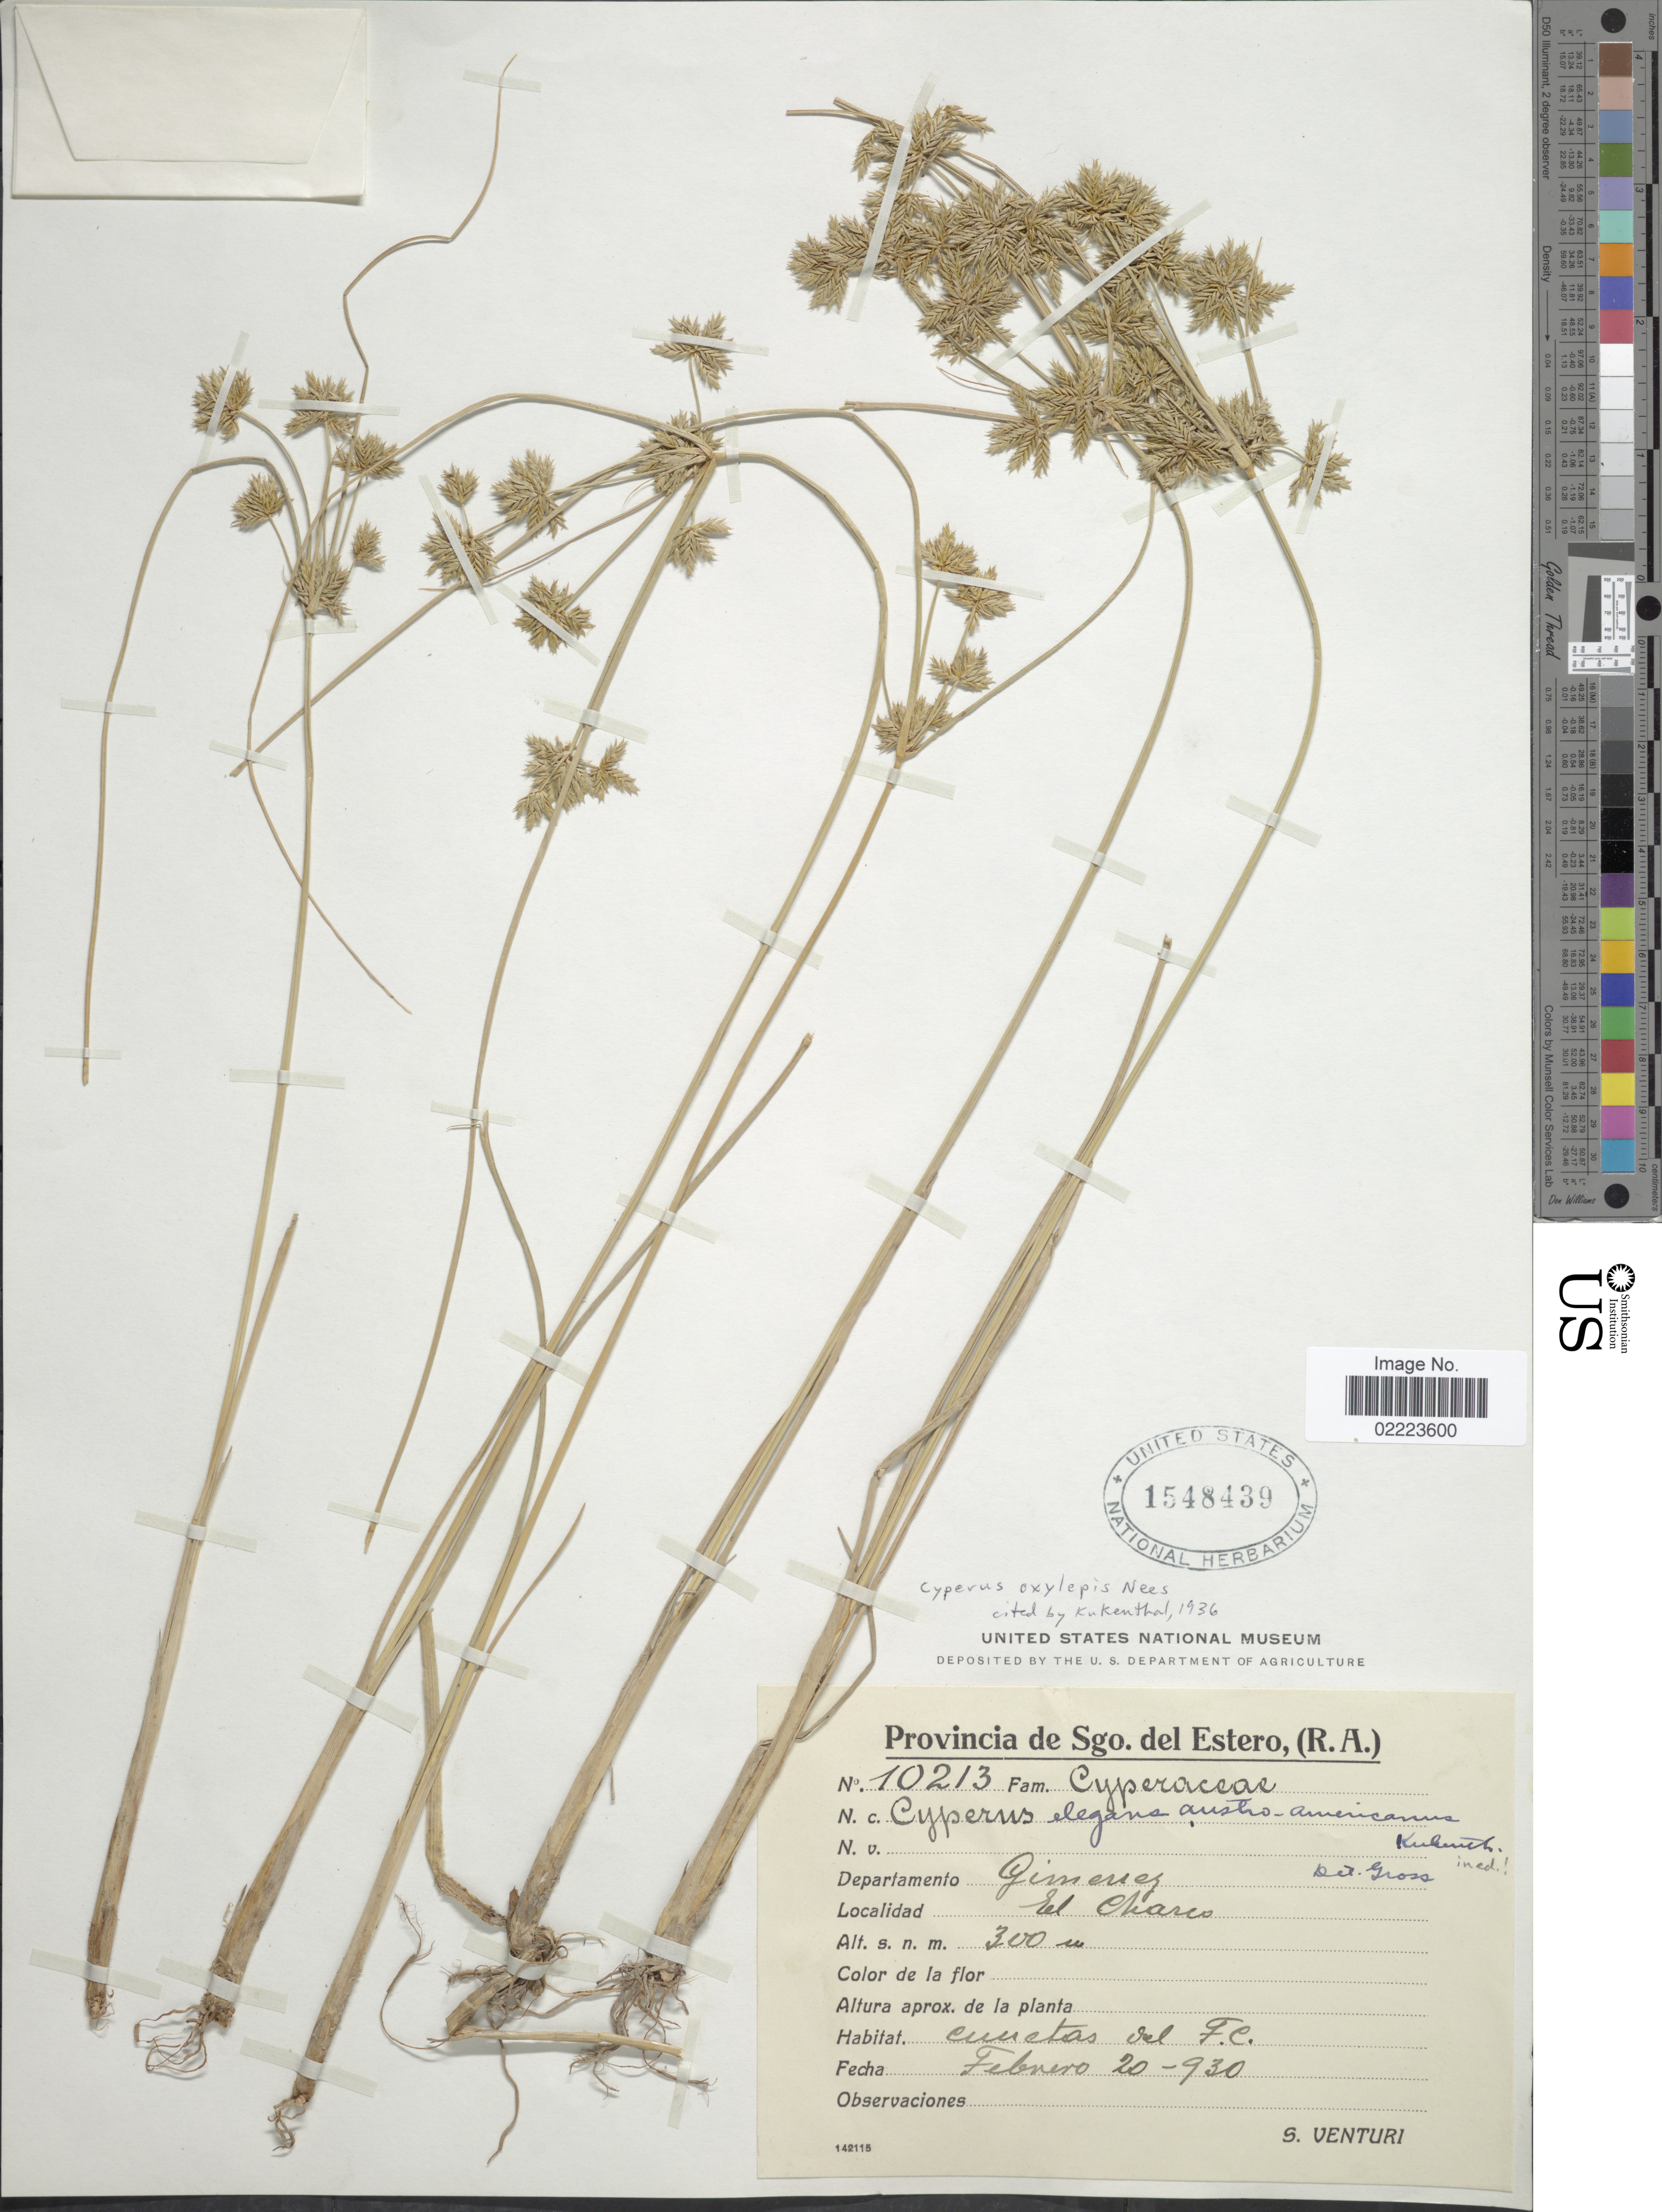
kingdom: Plantae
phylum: Tracheophyta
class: Liliopsida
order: Poales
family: Cyperaceae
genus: Cyperus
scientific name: Cyperus oxylepis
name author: Nees ex Steud.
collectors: S. Venturi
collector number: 10213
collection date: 1930-02-20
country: Argentina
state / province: Santiago del Estero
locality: (R.A.) Departamento Jiimenez. El Charco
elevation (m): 300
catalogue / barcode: US 1548439